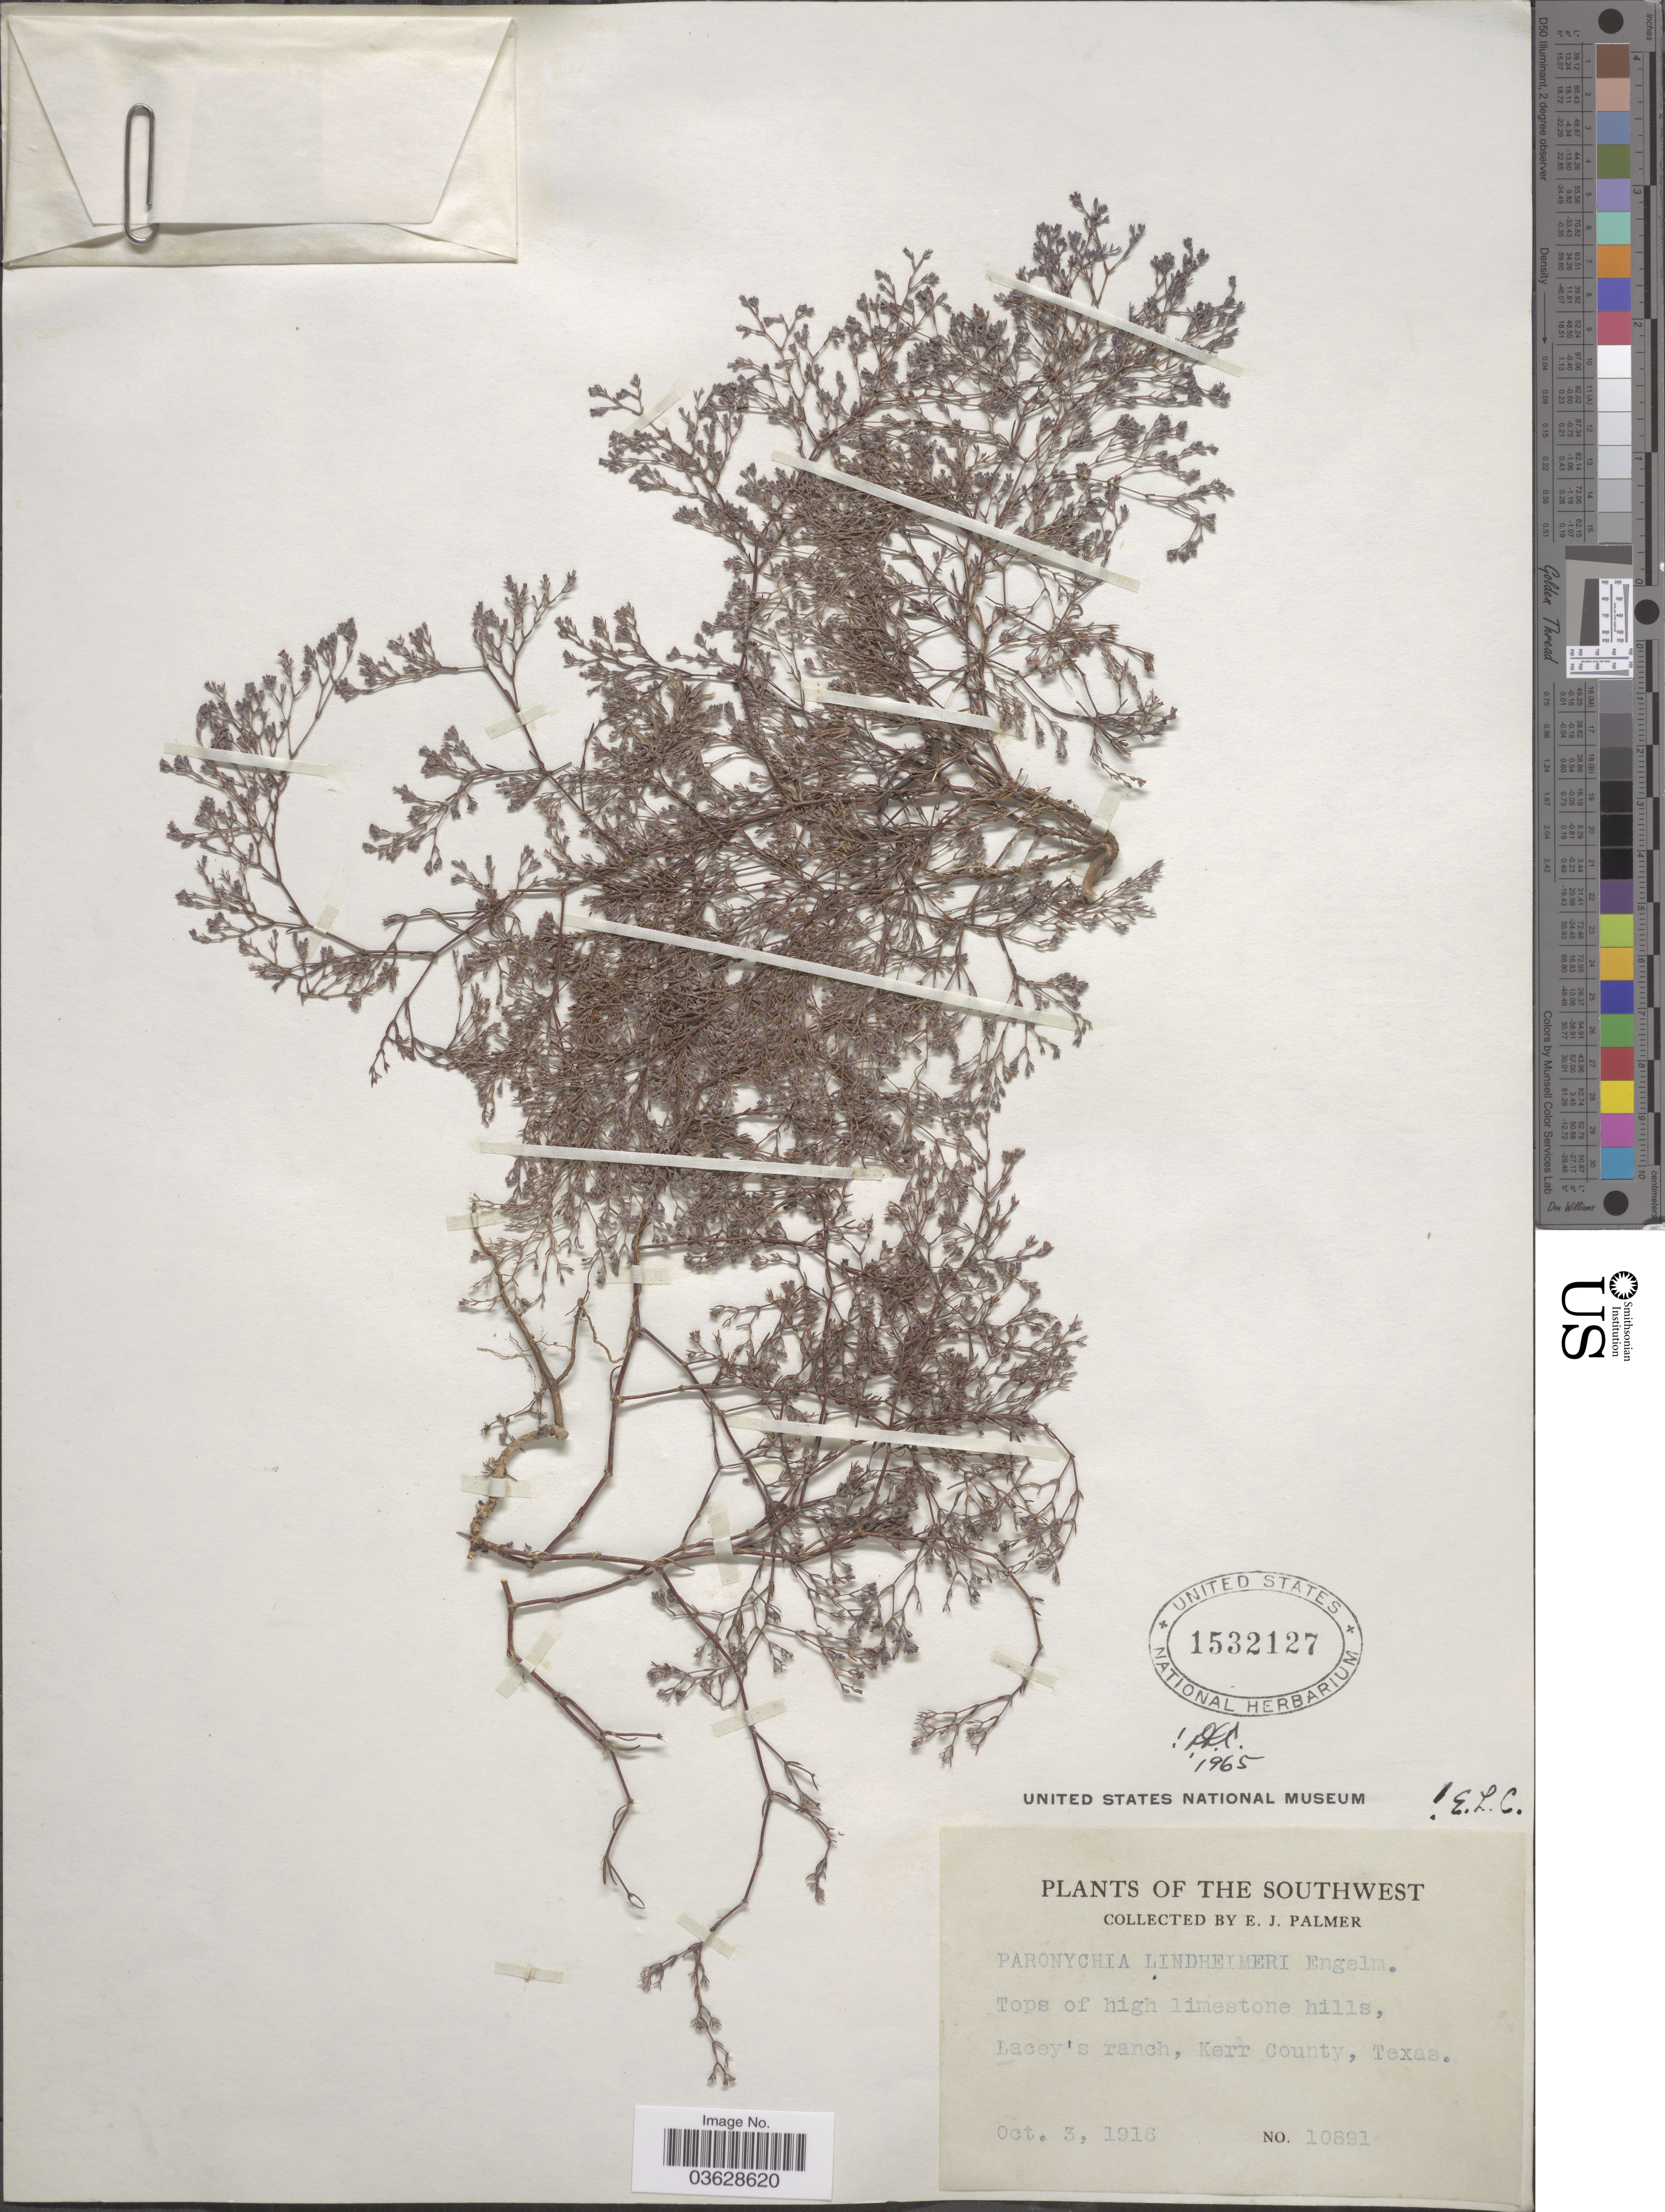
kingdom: Plantae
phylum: Tracheophyta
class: Magnoliopsida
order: Caryophyllales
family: Caryophyllaceae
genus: Paronychia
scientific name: Paronychia lindheimeri var. lindheimeri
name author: Engelm. ex A. Gray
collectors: E. J. Palmer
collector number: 10891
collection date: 1916-10-03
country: United States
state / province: Texas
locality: The Southwest. Lacey's ranch, Kerr County.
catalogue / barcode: US 1532127